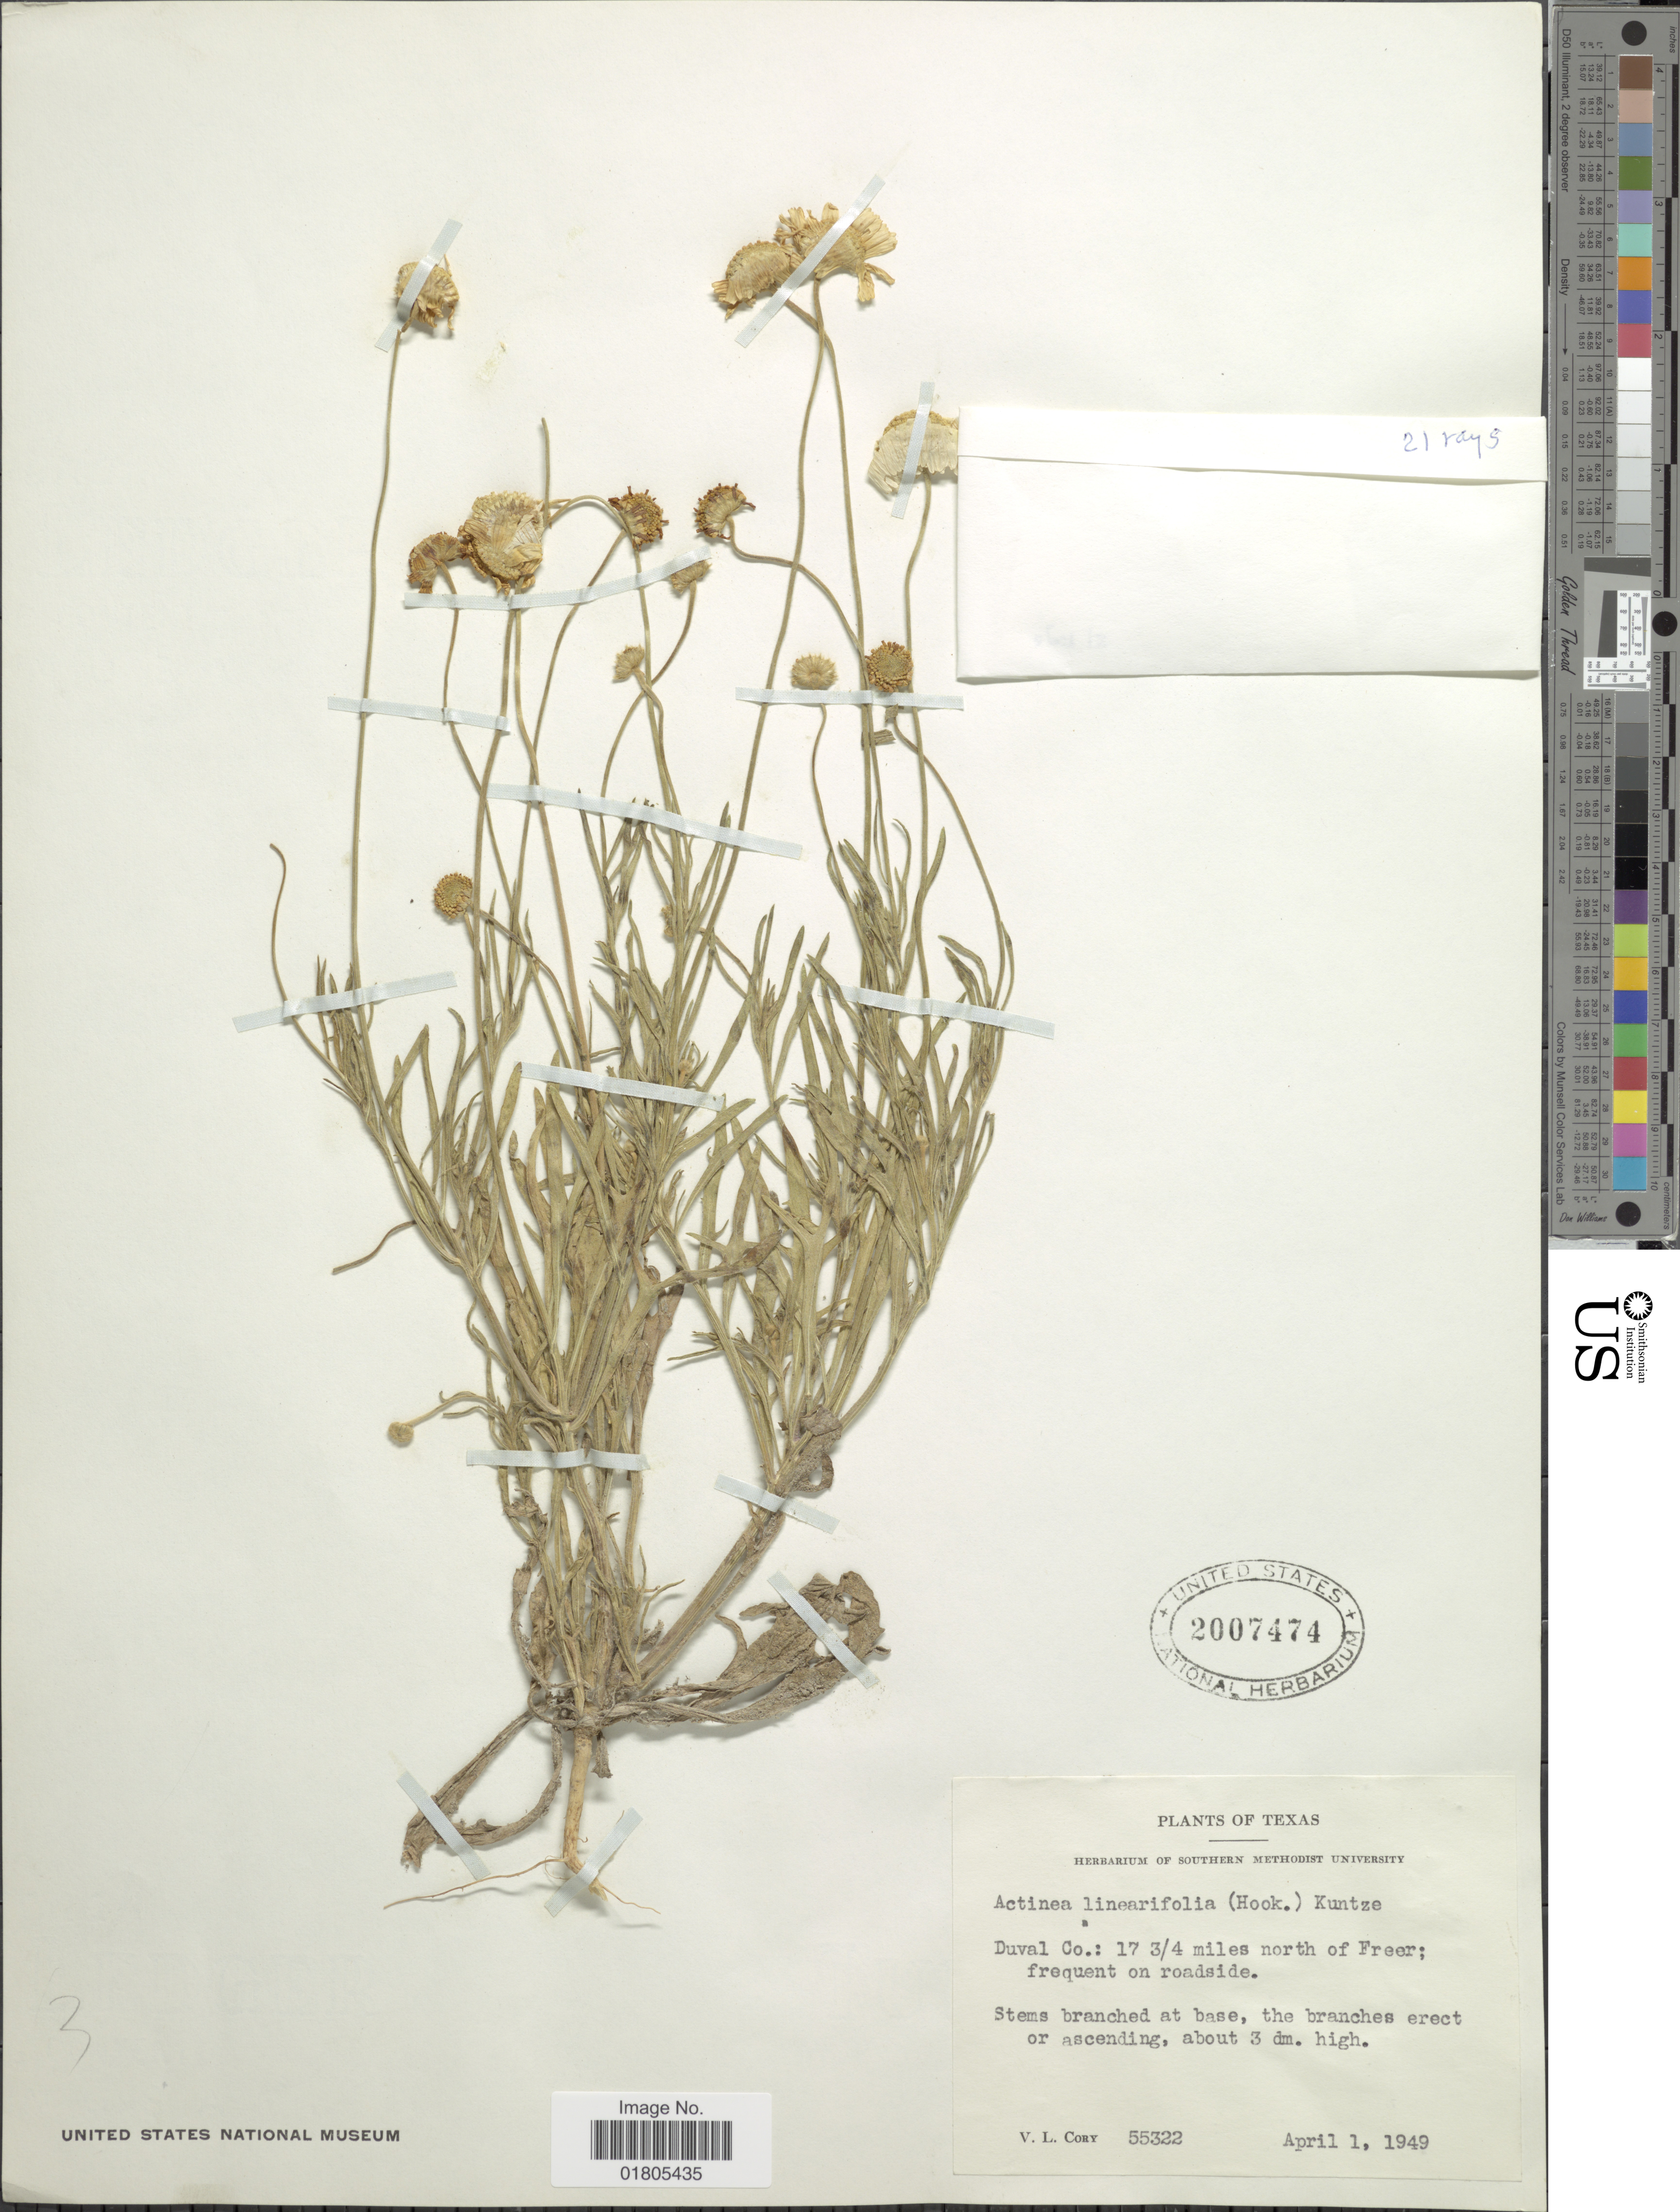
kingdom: Plantae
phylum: Tracheophyta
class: Magnoliopsida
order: Asterales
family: Asteraceae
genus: Actinea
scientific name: Actinea linearifolia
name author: (Hook.) Kuntze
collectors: V. Cory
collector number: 55322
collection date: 1949-04-01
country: United States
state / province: Texas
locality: Duval Co.: 17 3/4 miles north of Freer; frequent on roadside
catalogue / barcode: US 2007474